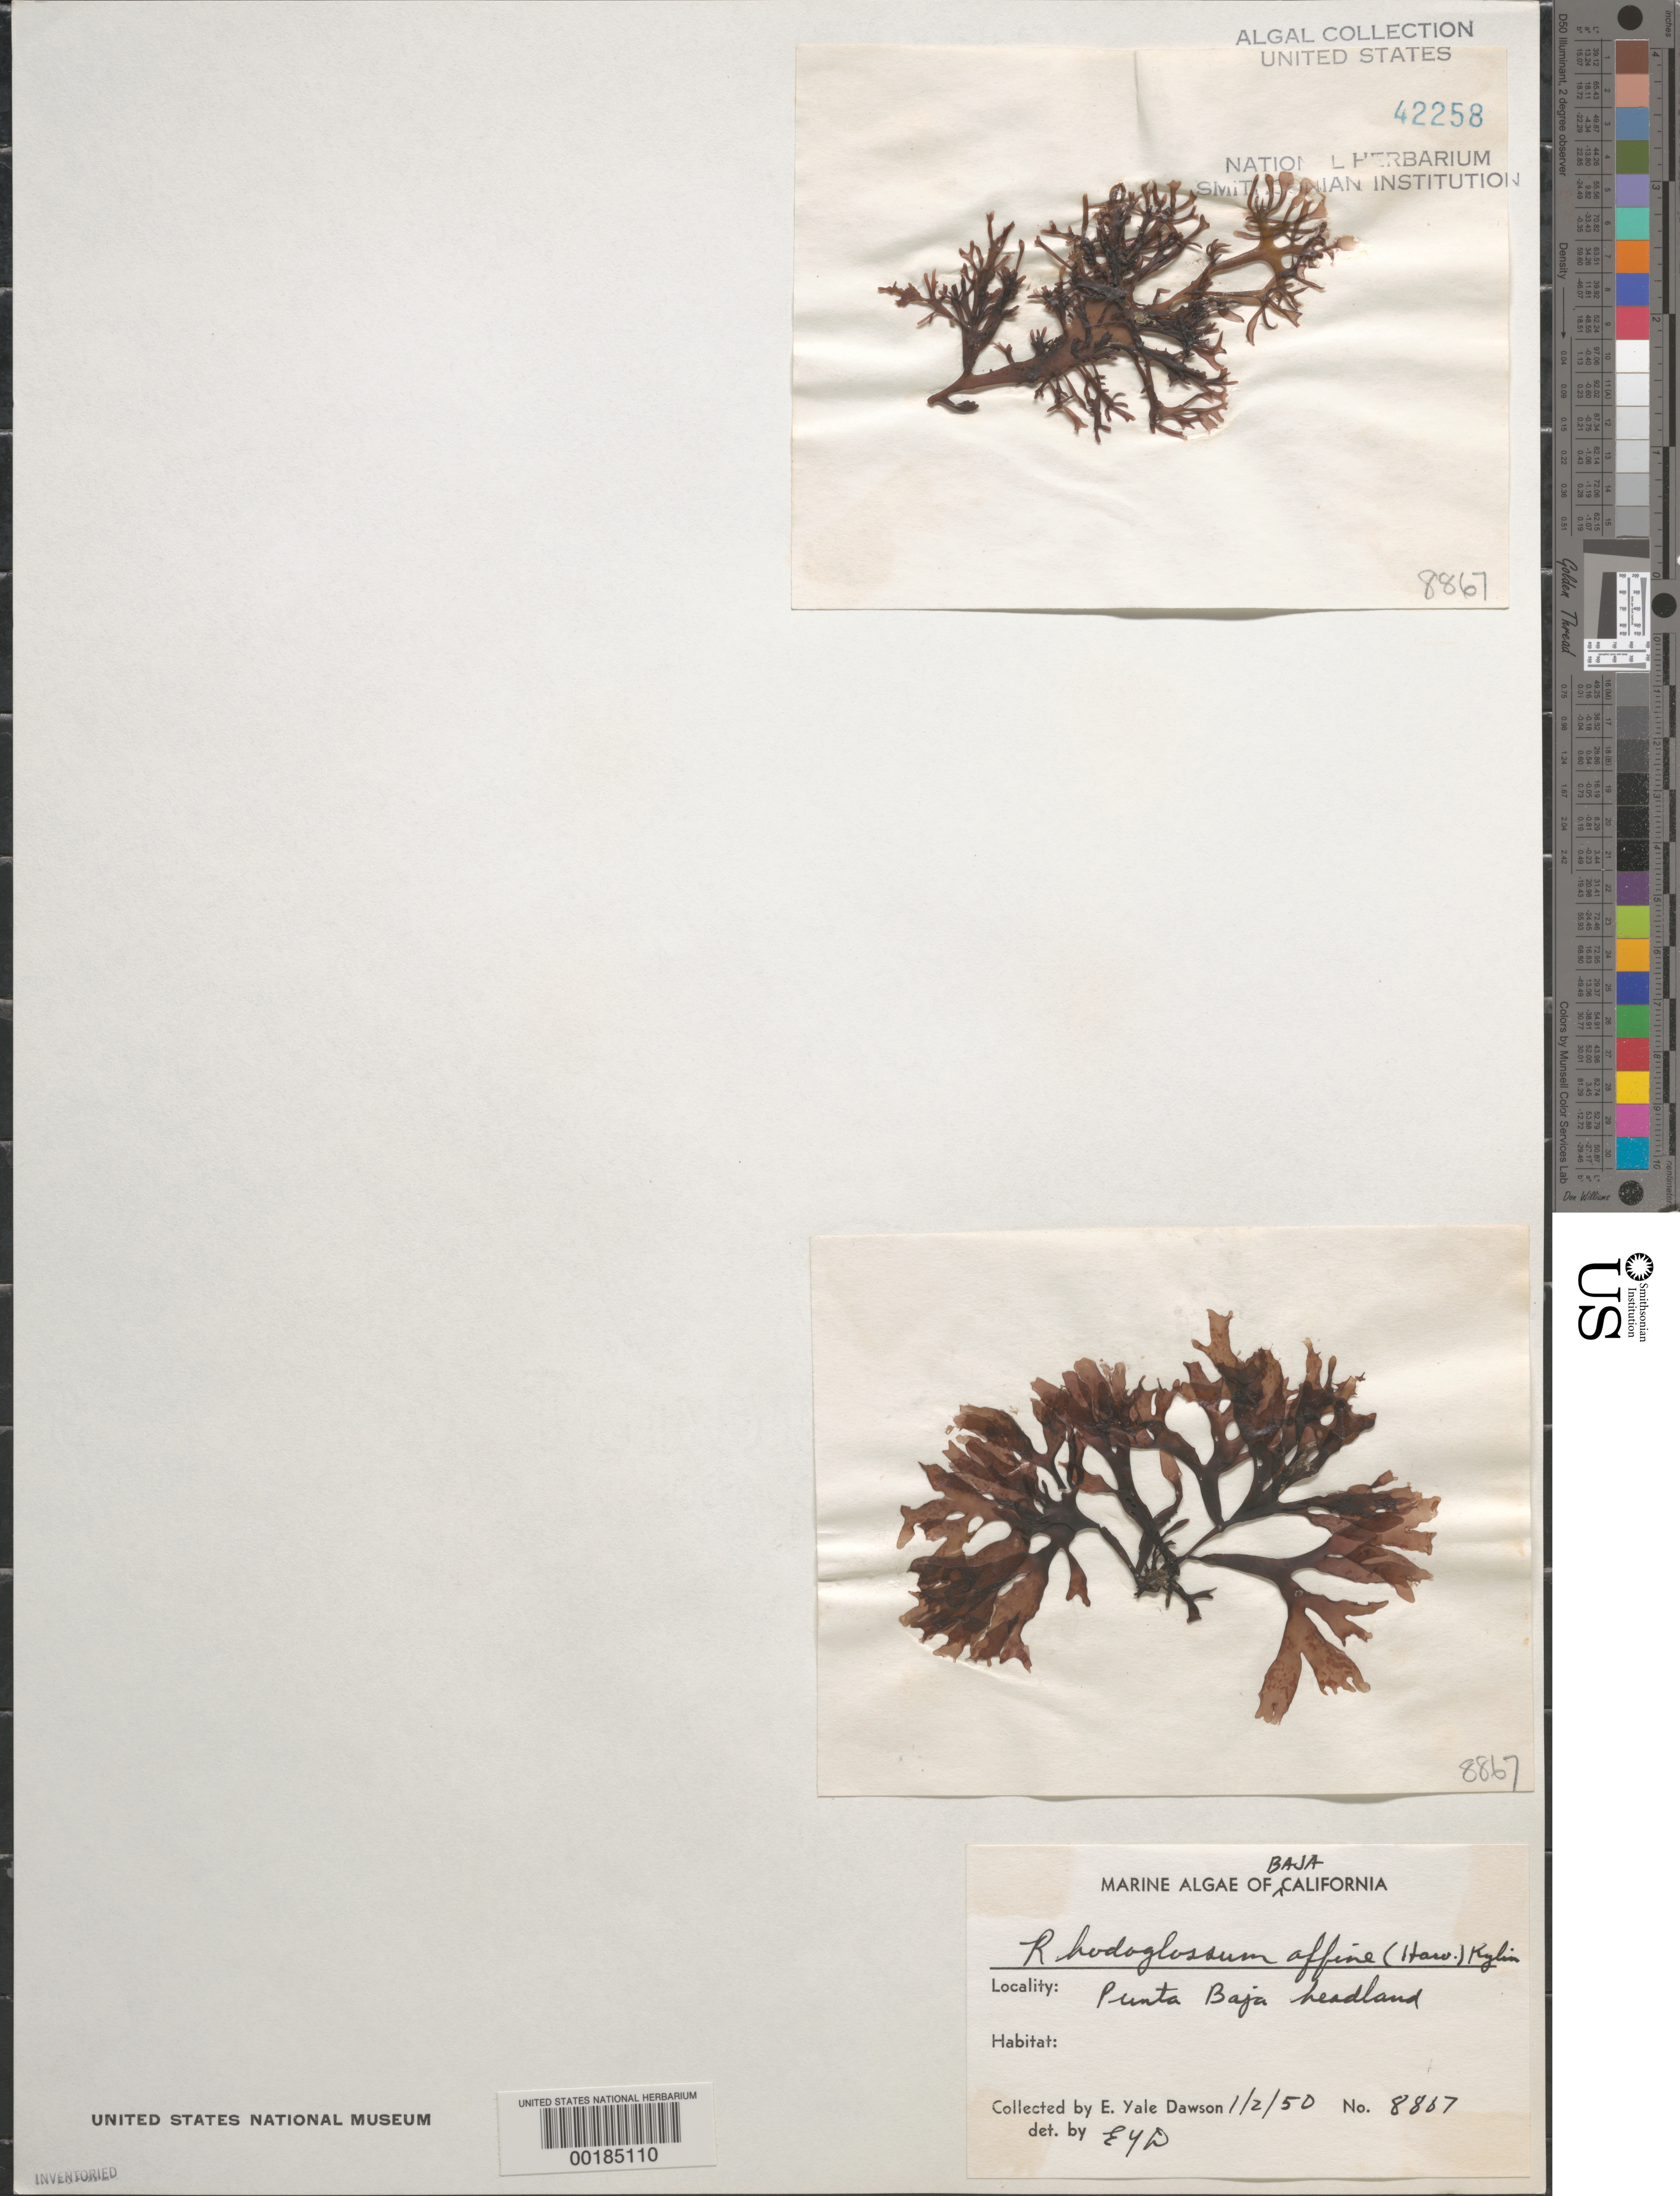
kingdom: Plantae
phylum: Rhodophyta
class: Florideophyceae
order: Gigartinales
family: Gigartinaceae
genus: Mazzaella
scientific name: Mazzaella affinis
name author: (Harvey) Fredericq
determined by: Algae name updating Project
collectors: E. Y. Dawson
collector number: EYD 8867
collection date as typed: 02 Jan 1950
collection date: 1950-01-02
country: Mexico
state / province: Baja California Norte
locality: Punta Baja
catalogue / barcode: US 42258